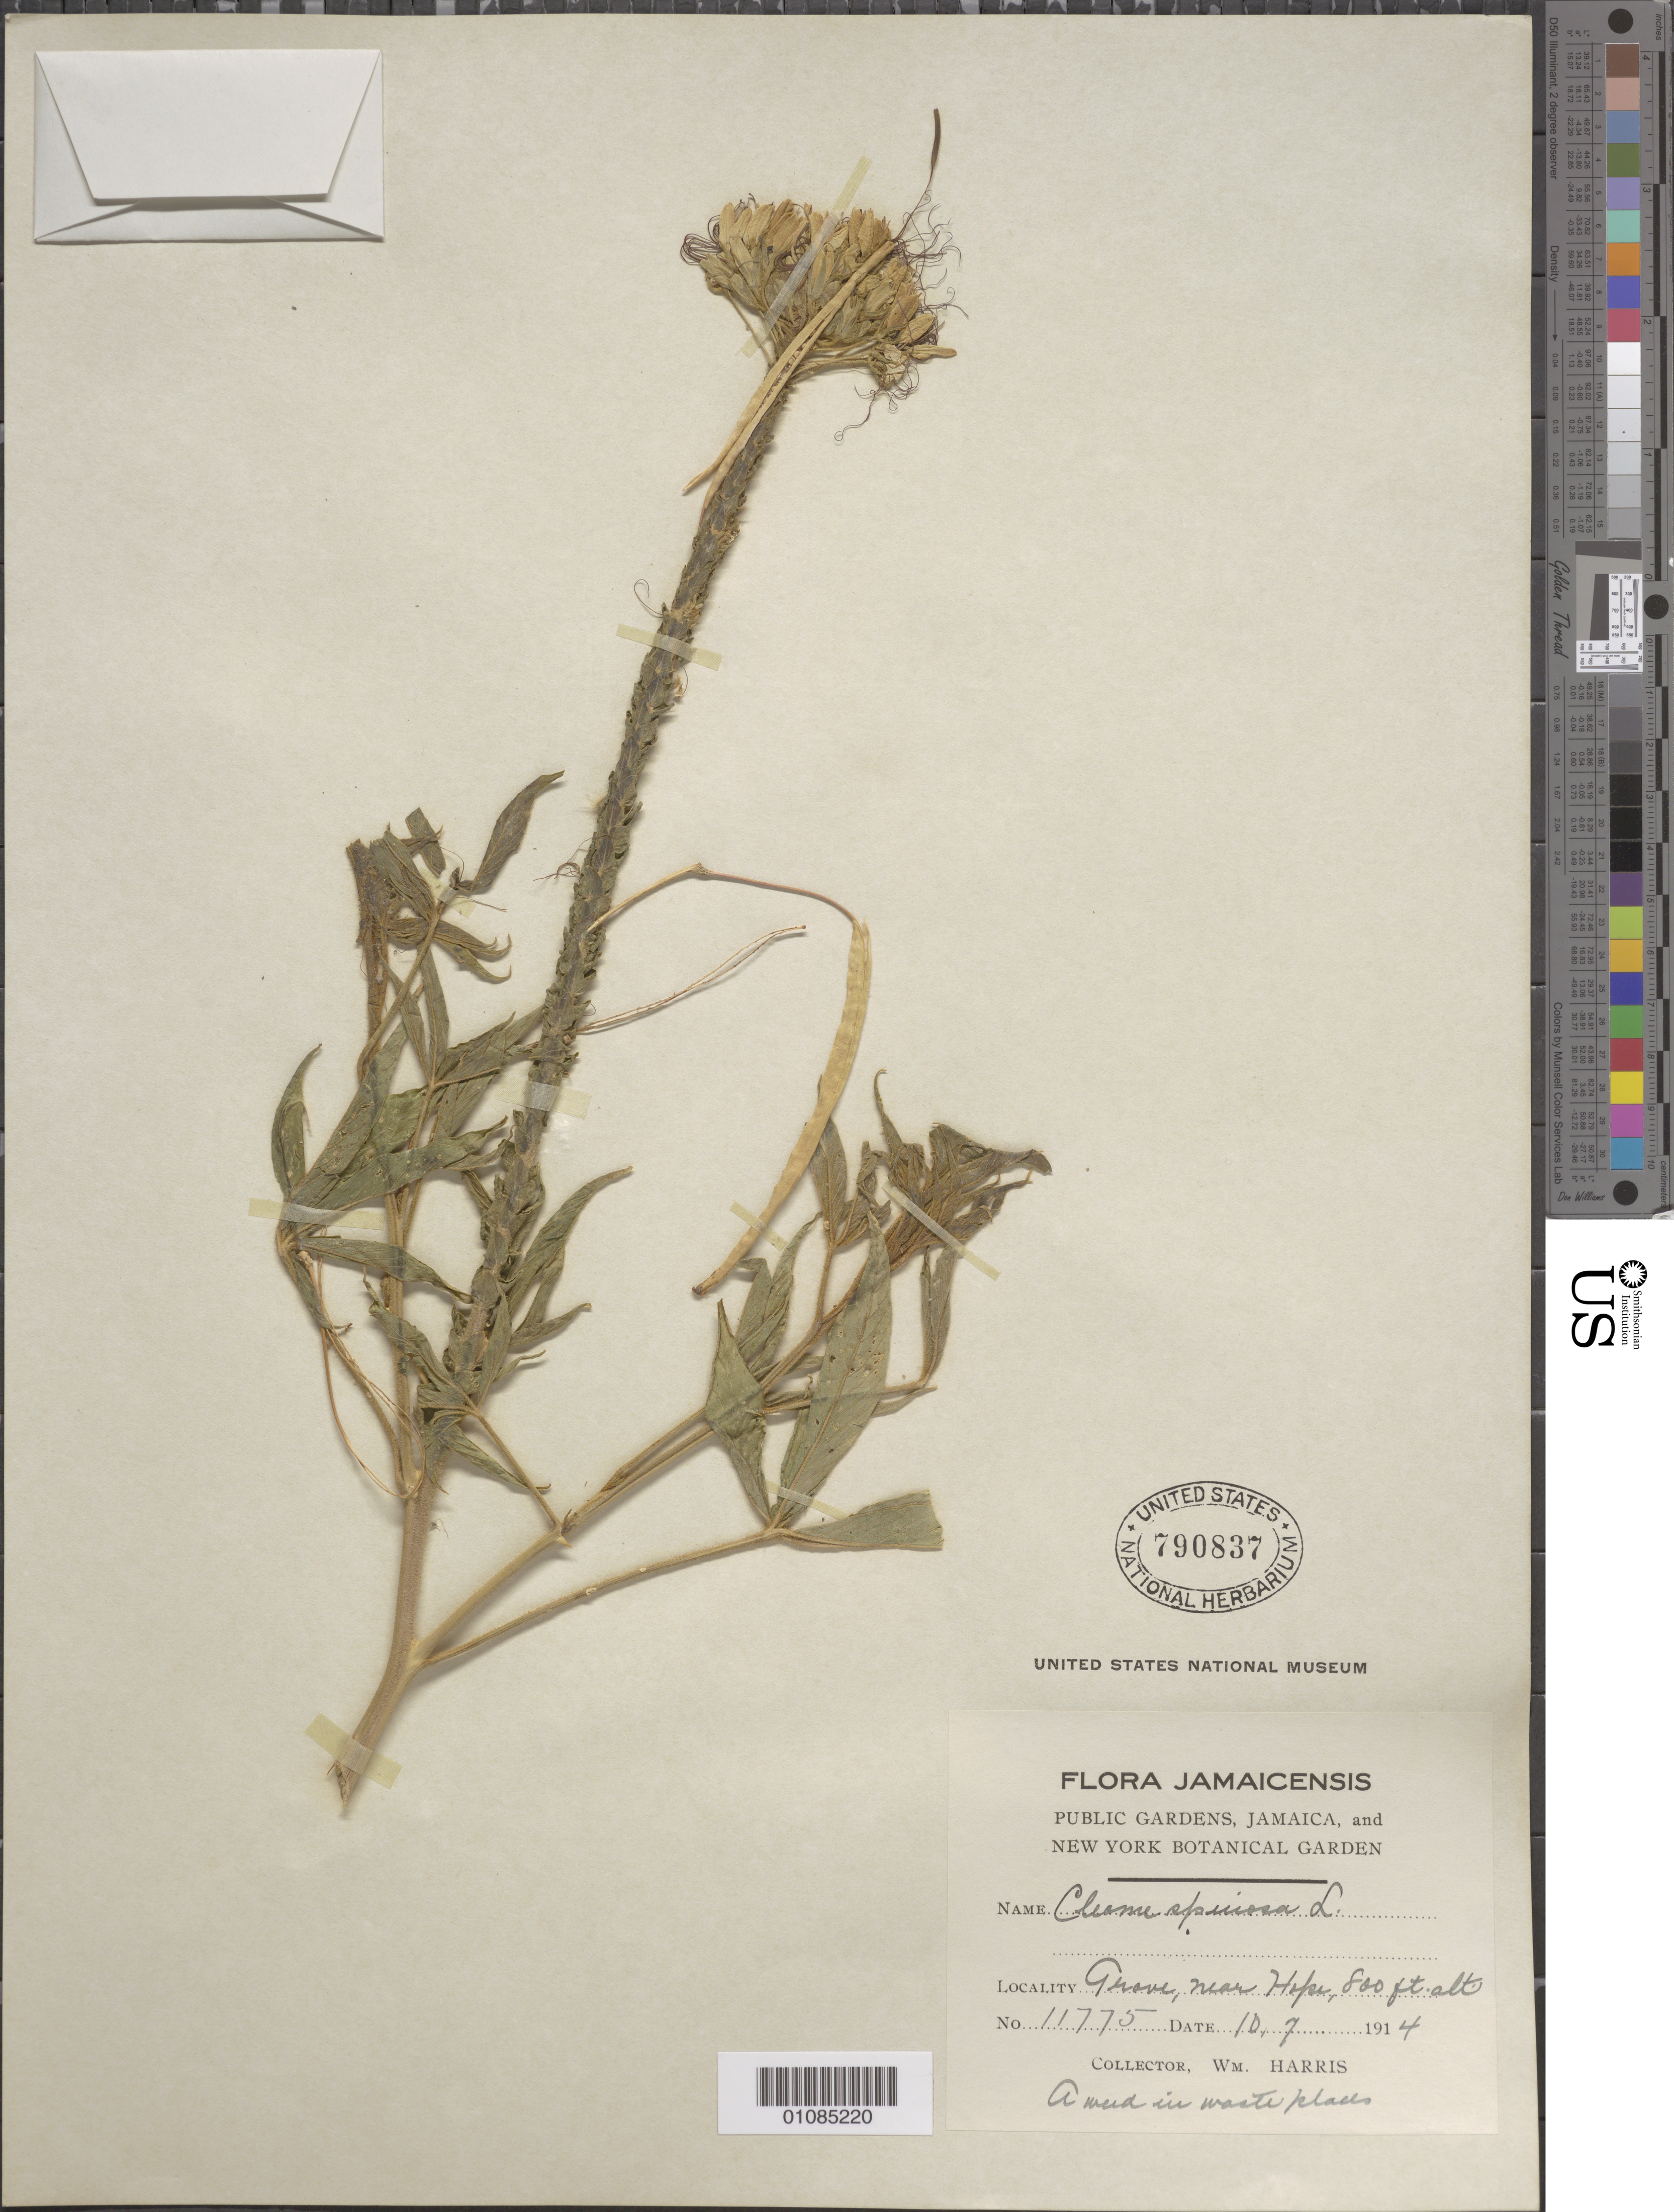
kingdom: Plantae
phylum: Tracheophyta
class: Magnoliopsida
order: Brassicales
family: Cleomaceae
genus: Tarenaya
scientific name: Tarenaya spinosa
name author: (Jacq.) Raf.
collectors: W. Harris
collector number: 11775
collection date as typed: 10 Jul 1914 or 07 Oct 1914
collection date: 1914-07-10 or 1914-10-07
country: Jamaica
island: Jamaica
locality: Grove, near Hope.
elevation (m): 244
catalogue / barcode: US 790837